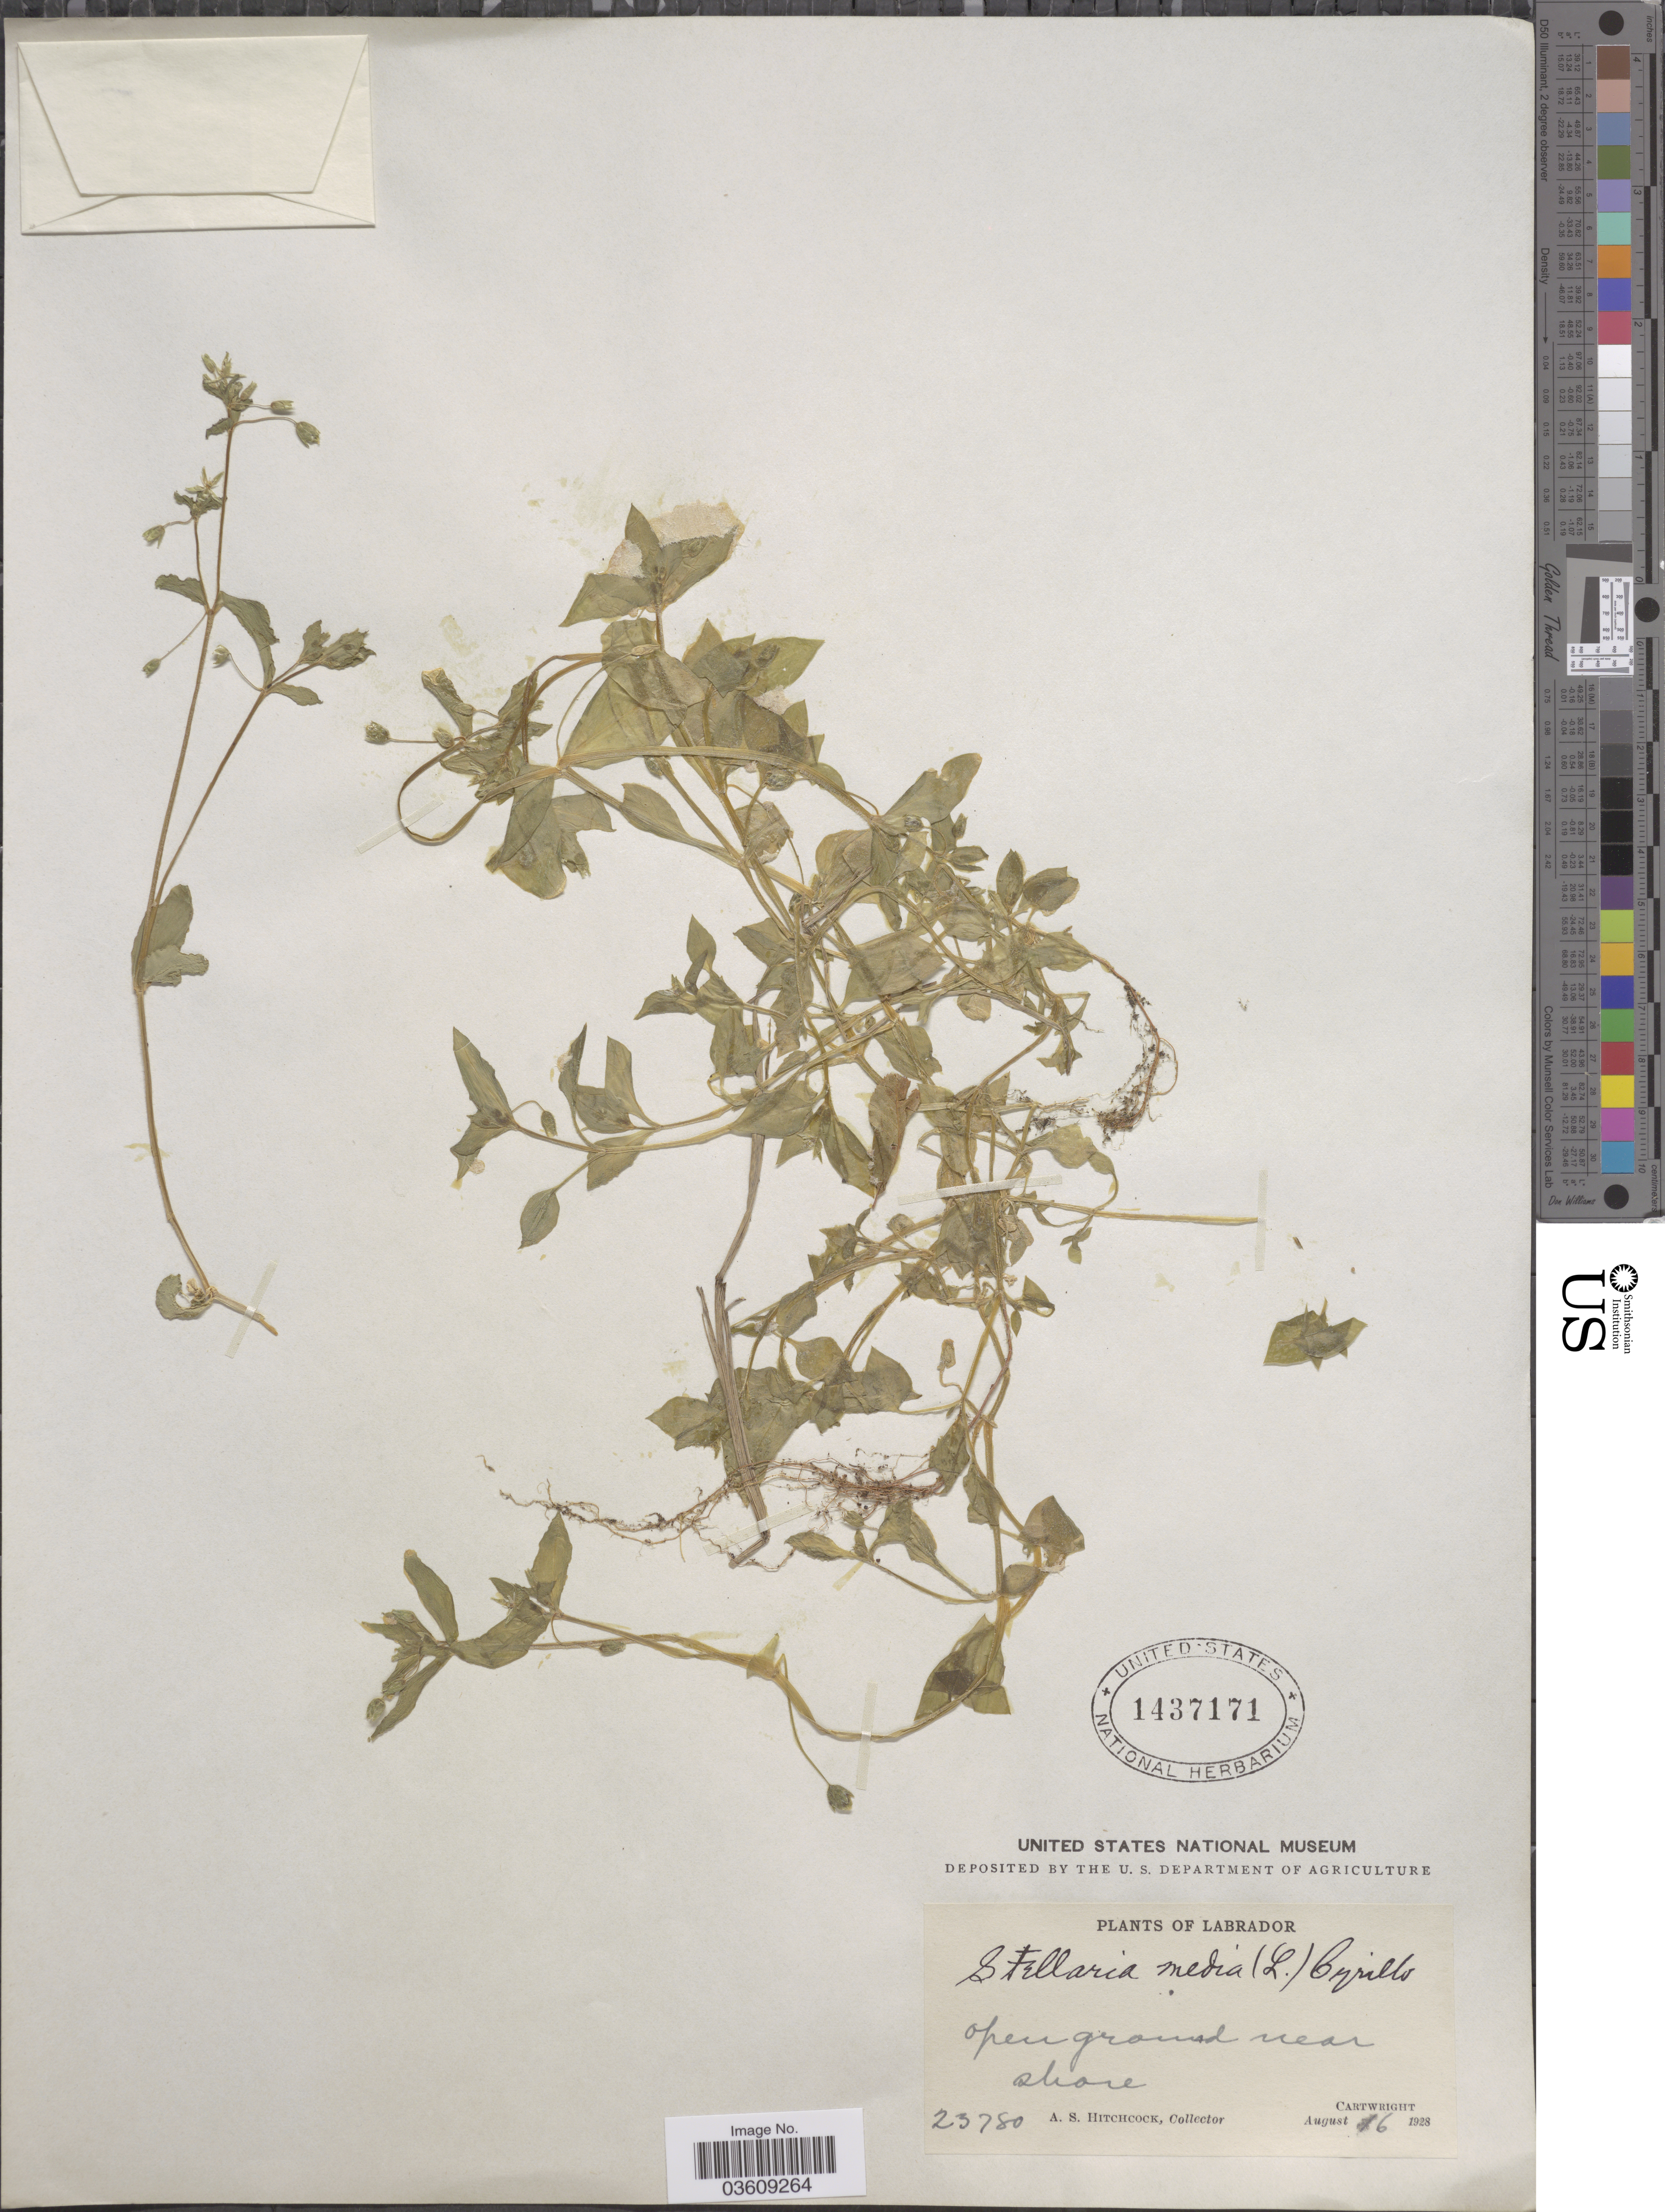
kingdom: Plantae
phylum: Tracheophyta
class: Magnoliopsida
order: Caryophyllales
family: Caryophyllaceae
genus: Stellaria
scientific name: Stellaria media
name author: (L.) Vill.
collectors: A. S. Hitchcock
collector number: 23780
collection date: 1928-08-16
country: Canada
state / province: Newfoundland and Labrador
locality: Labrador. Open ground near shore. Cartwright.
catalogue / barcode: US 1437171